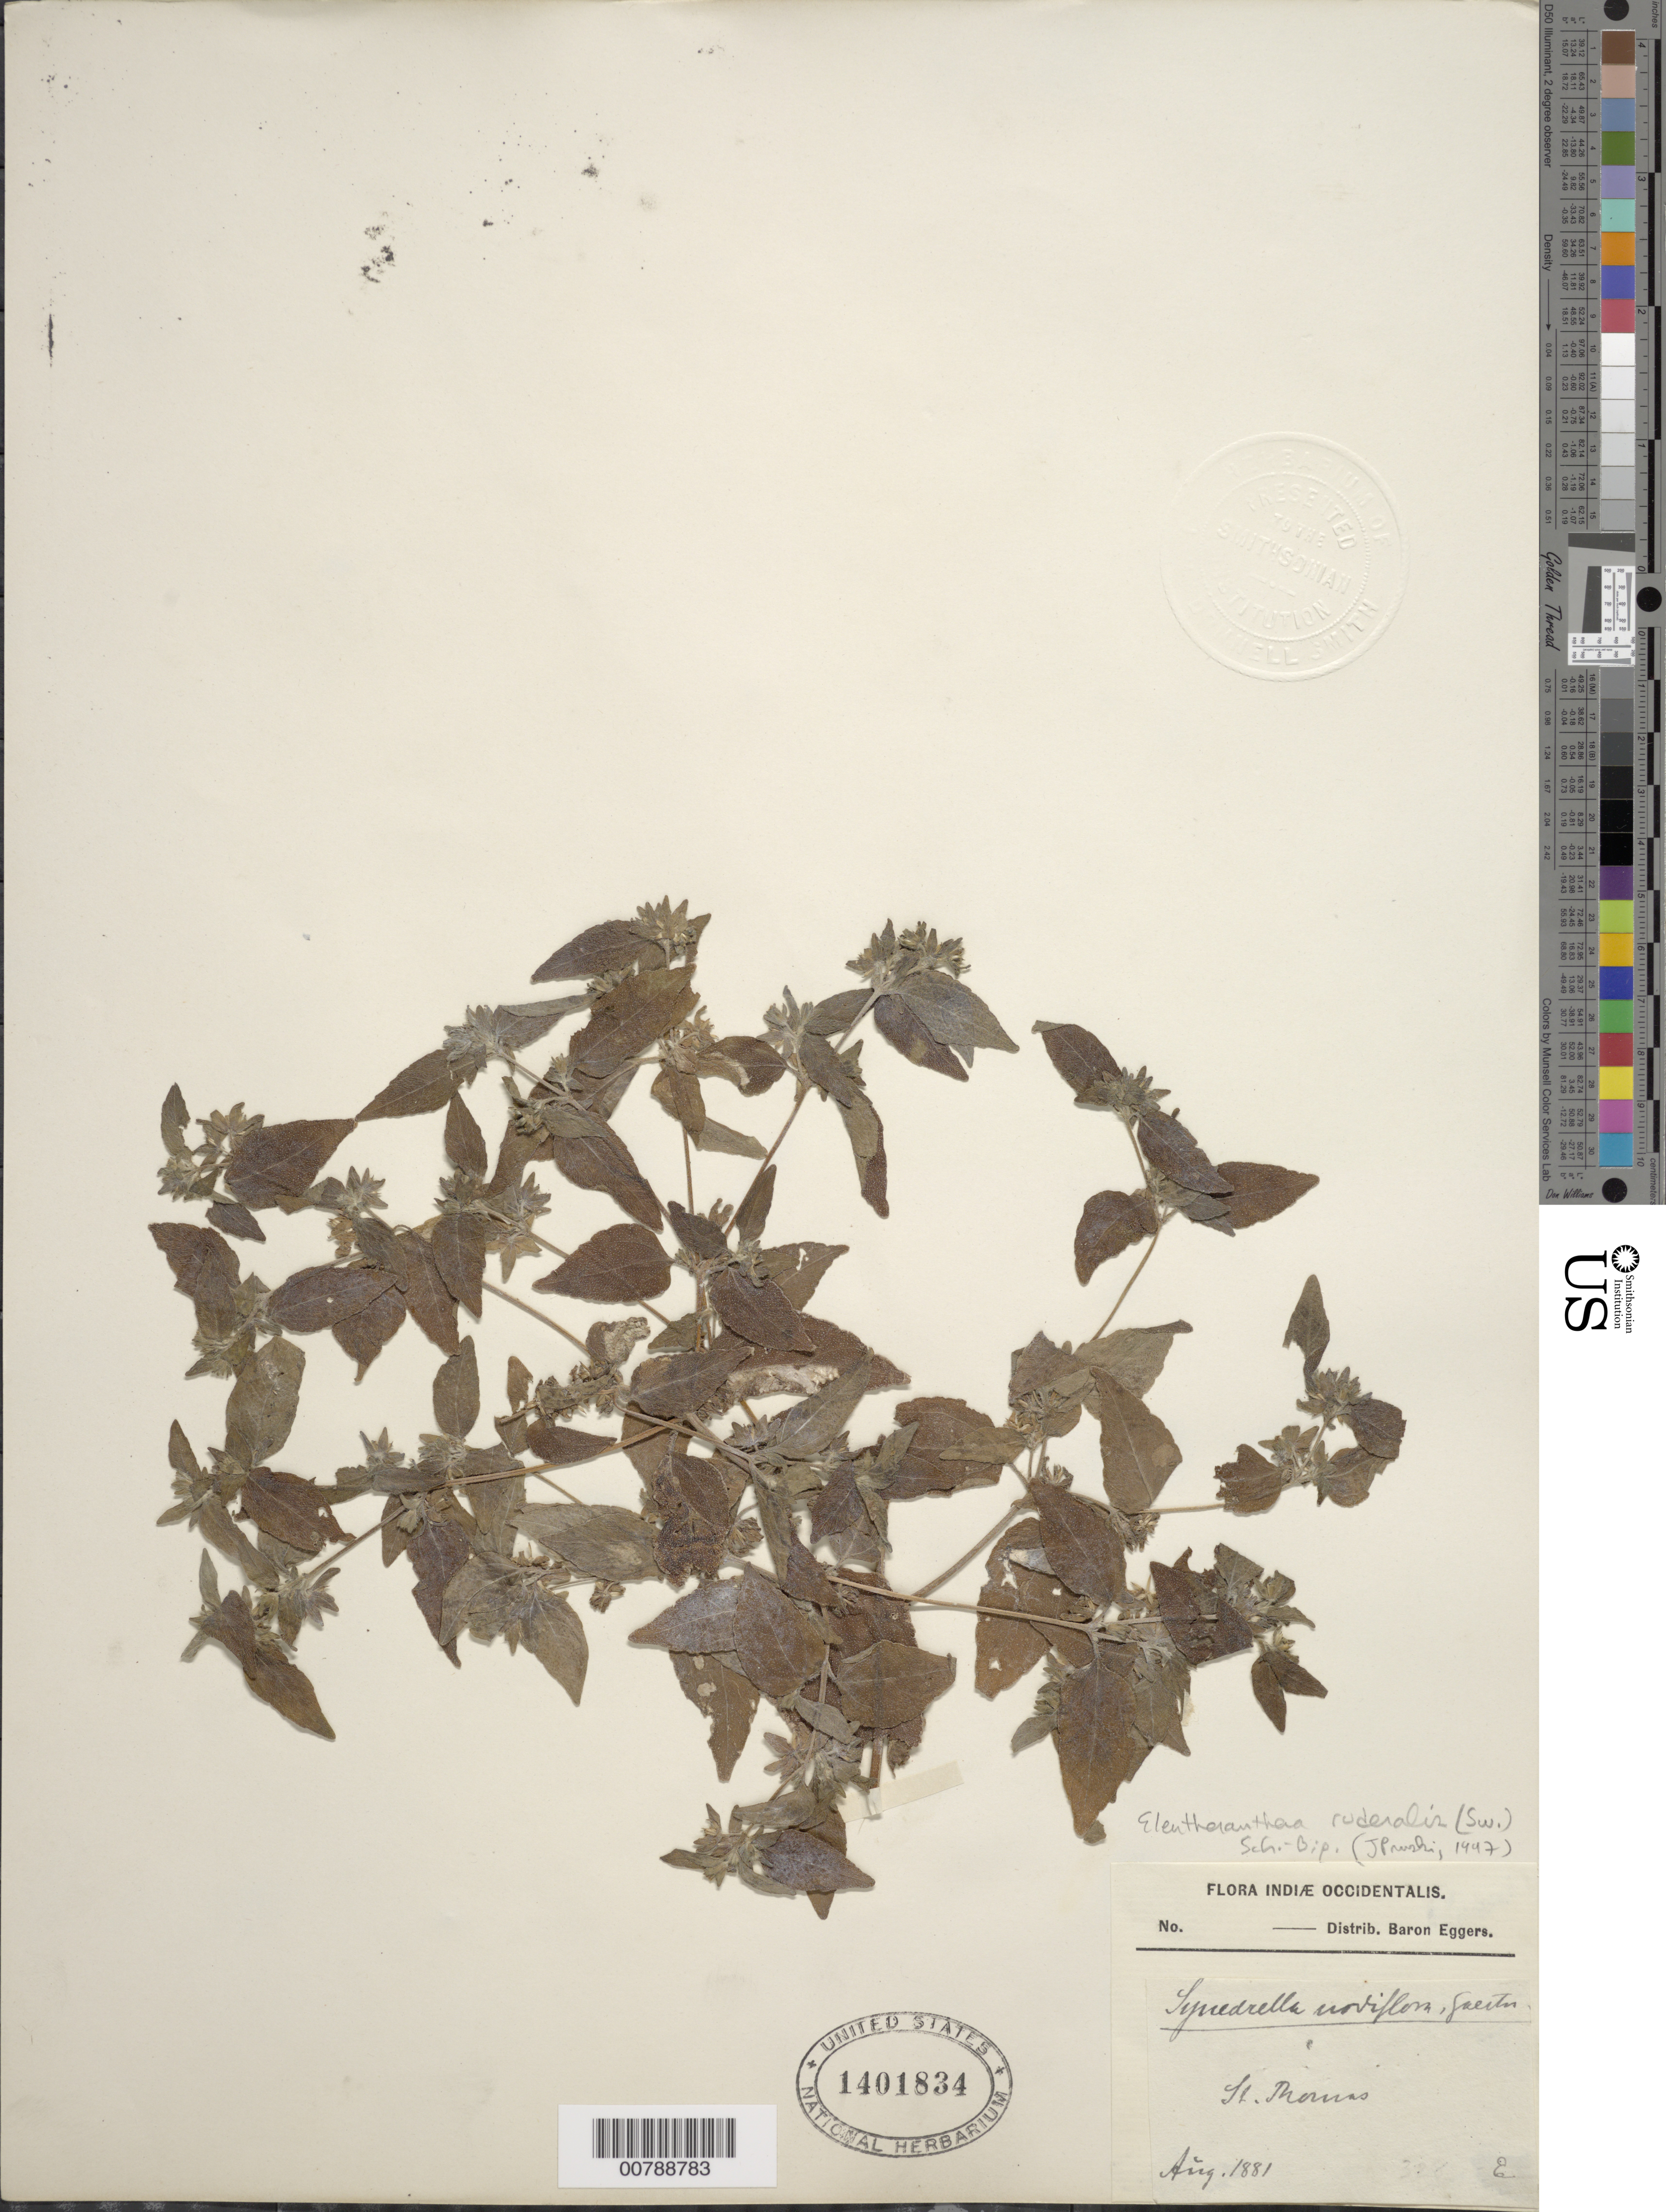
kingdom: Plantae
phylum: Tracheophyta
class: Magnoliopsida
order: Asterales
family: Asteraceae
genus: Eleutheranthera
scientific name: Eleutheranthera ruderalis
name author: (Sw.) Sch. Bip.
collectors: H. F. A. von Eggers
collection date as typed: Aug 1881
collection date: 1881-08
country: U.S. Virgin Islands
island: St. Thomas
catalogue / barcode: US 1401834